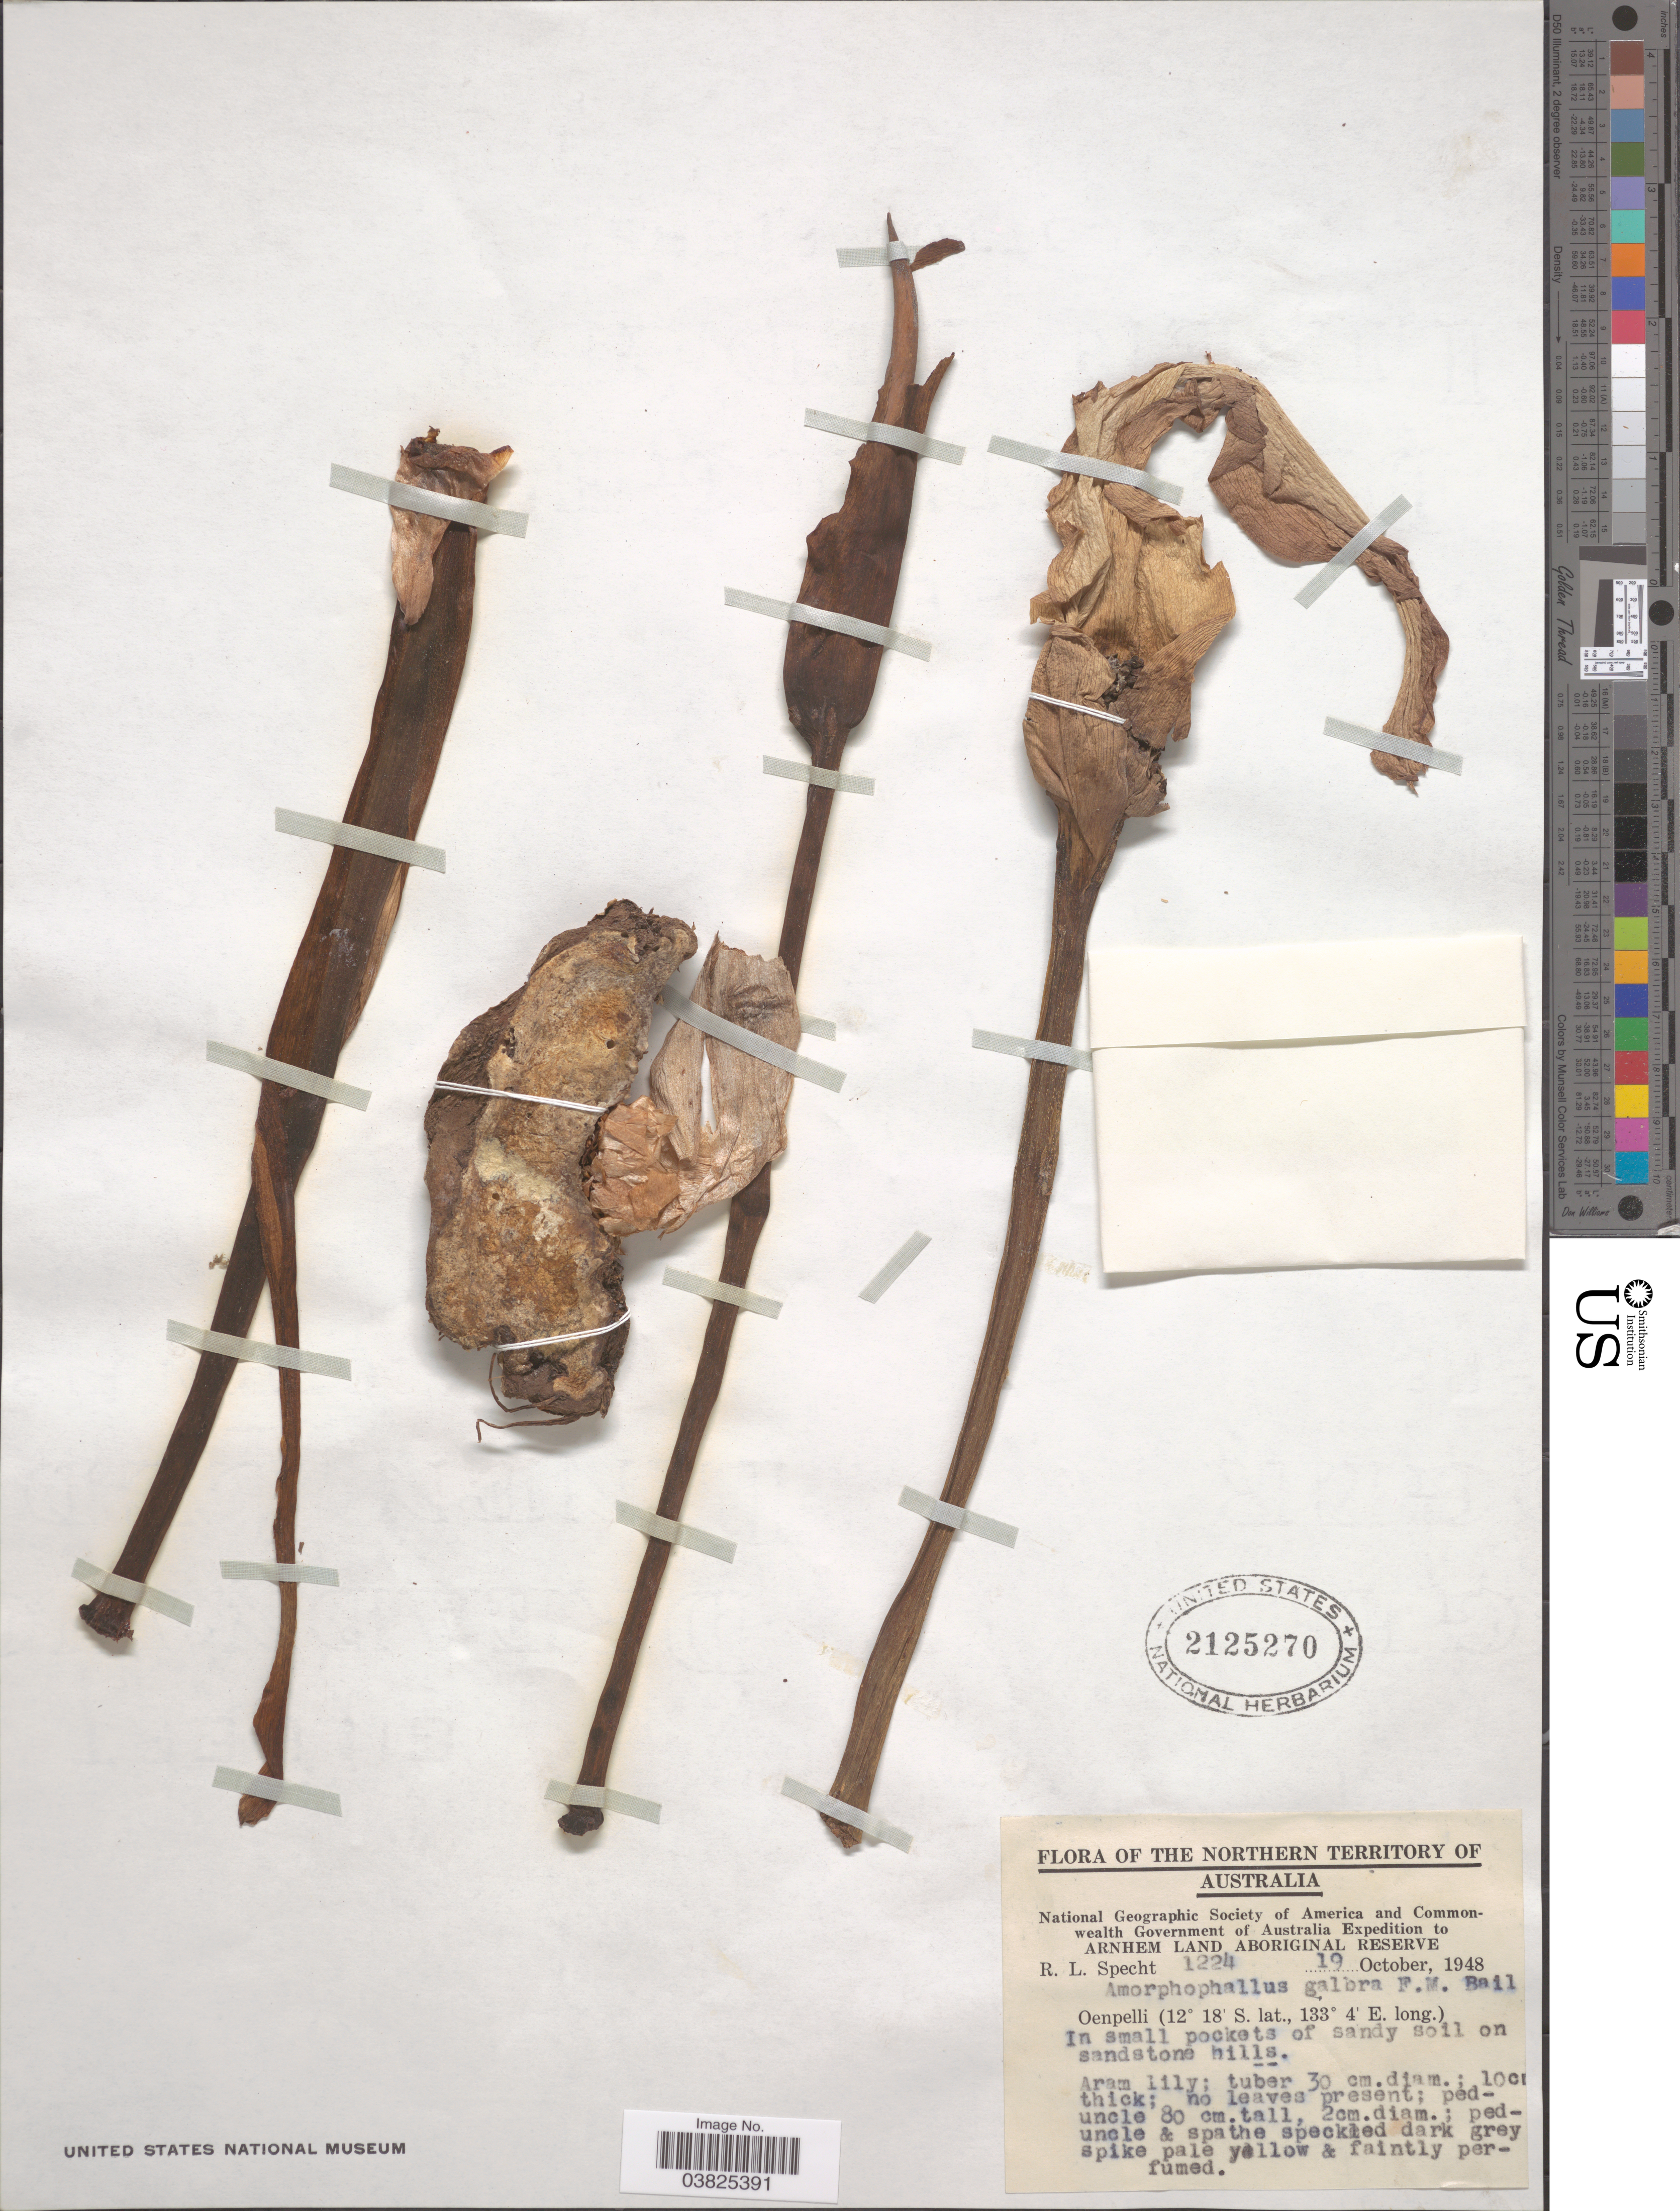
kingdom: Plantae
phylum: Tracheophyta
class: Liliopsida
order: Alismatales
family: Araceae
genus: Amorphophallus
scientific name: Amorphophallus galbra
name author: F.M. Bailey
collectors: R. L. Specht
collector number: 1224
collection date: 1948-10-19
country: Australia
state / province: Northern Territory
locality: Arnhem Land Aboriginal Reserve. Oenpelli.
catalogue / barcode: US 2125270